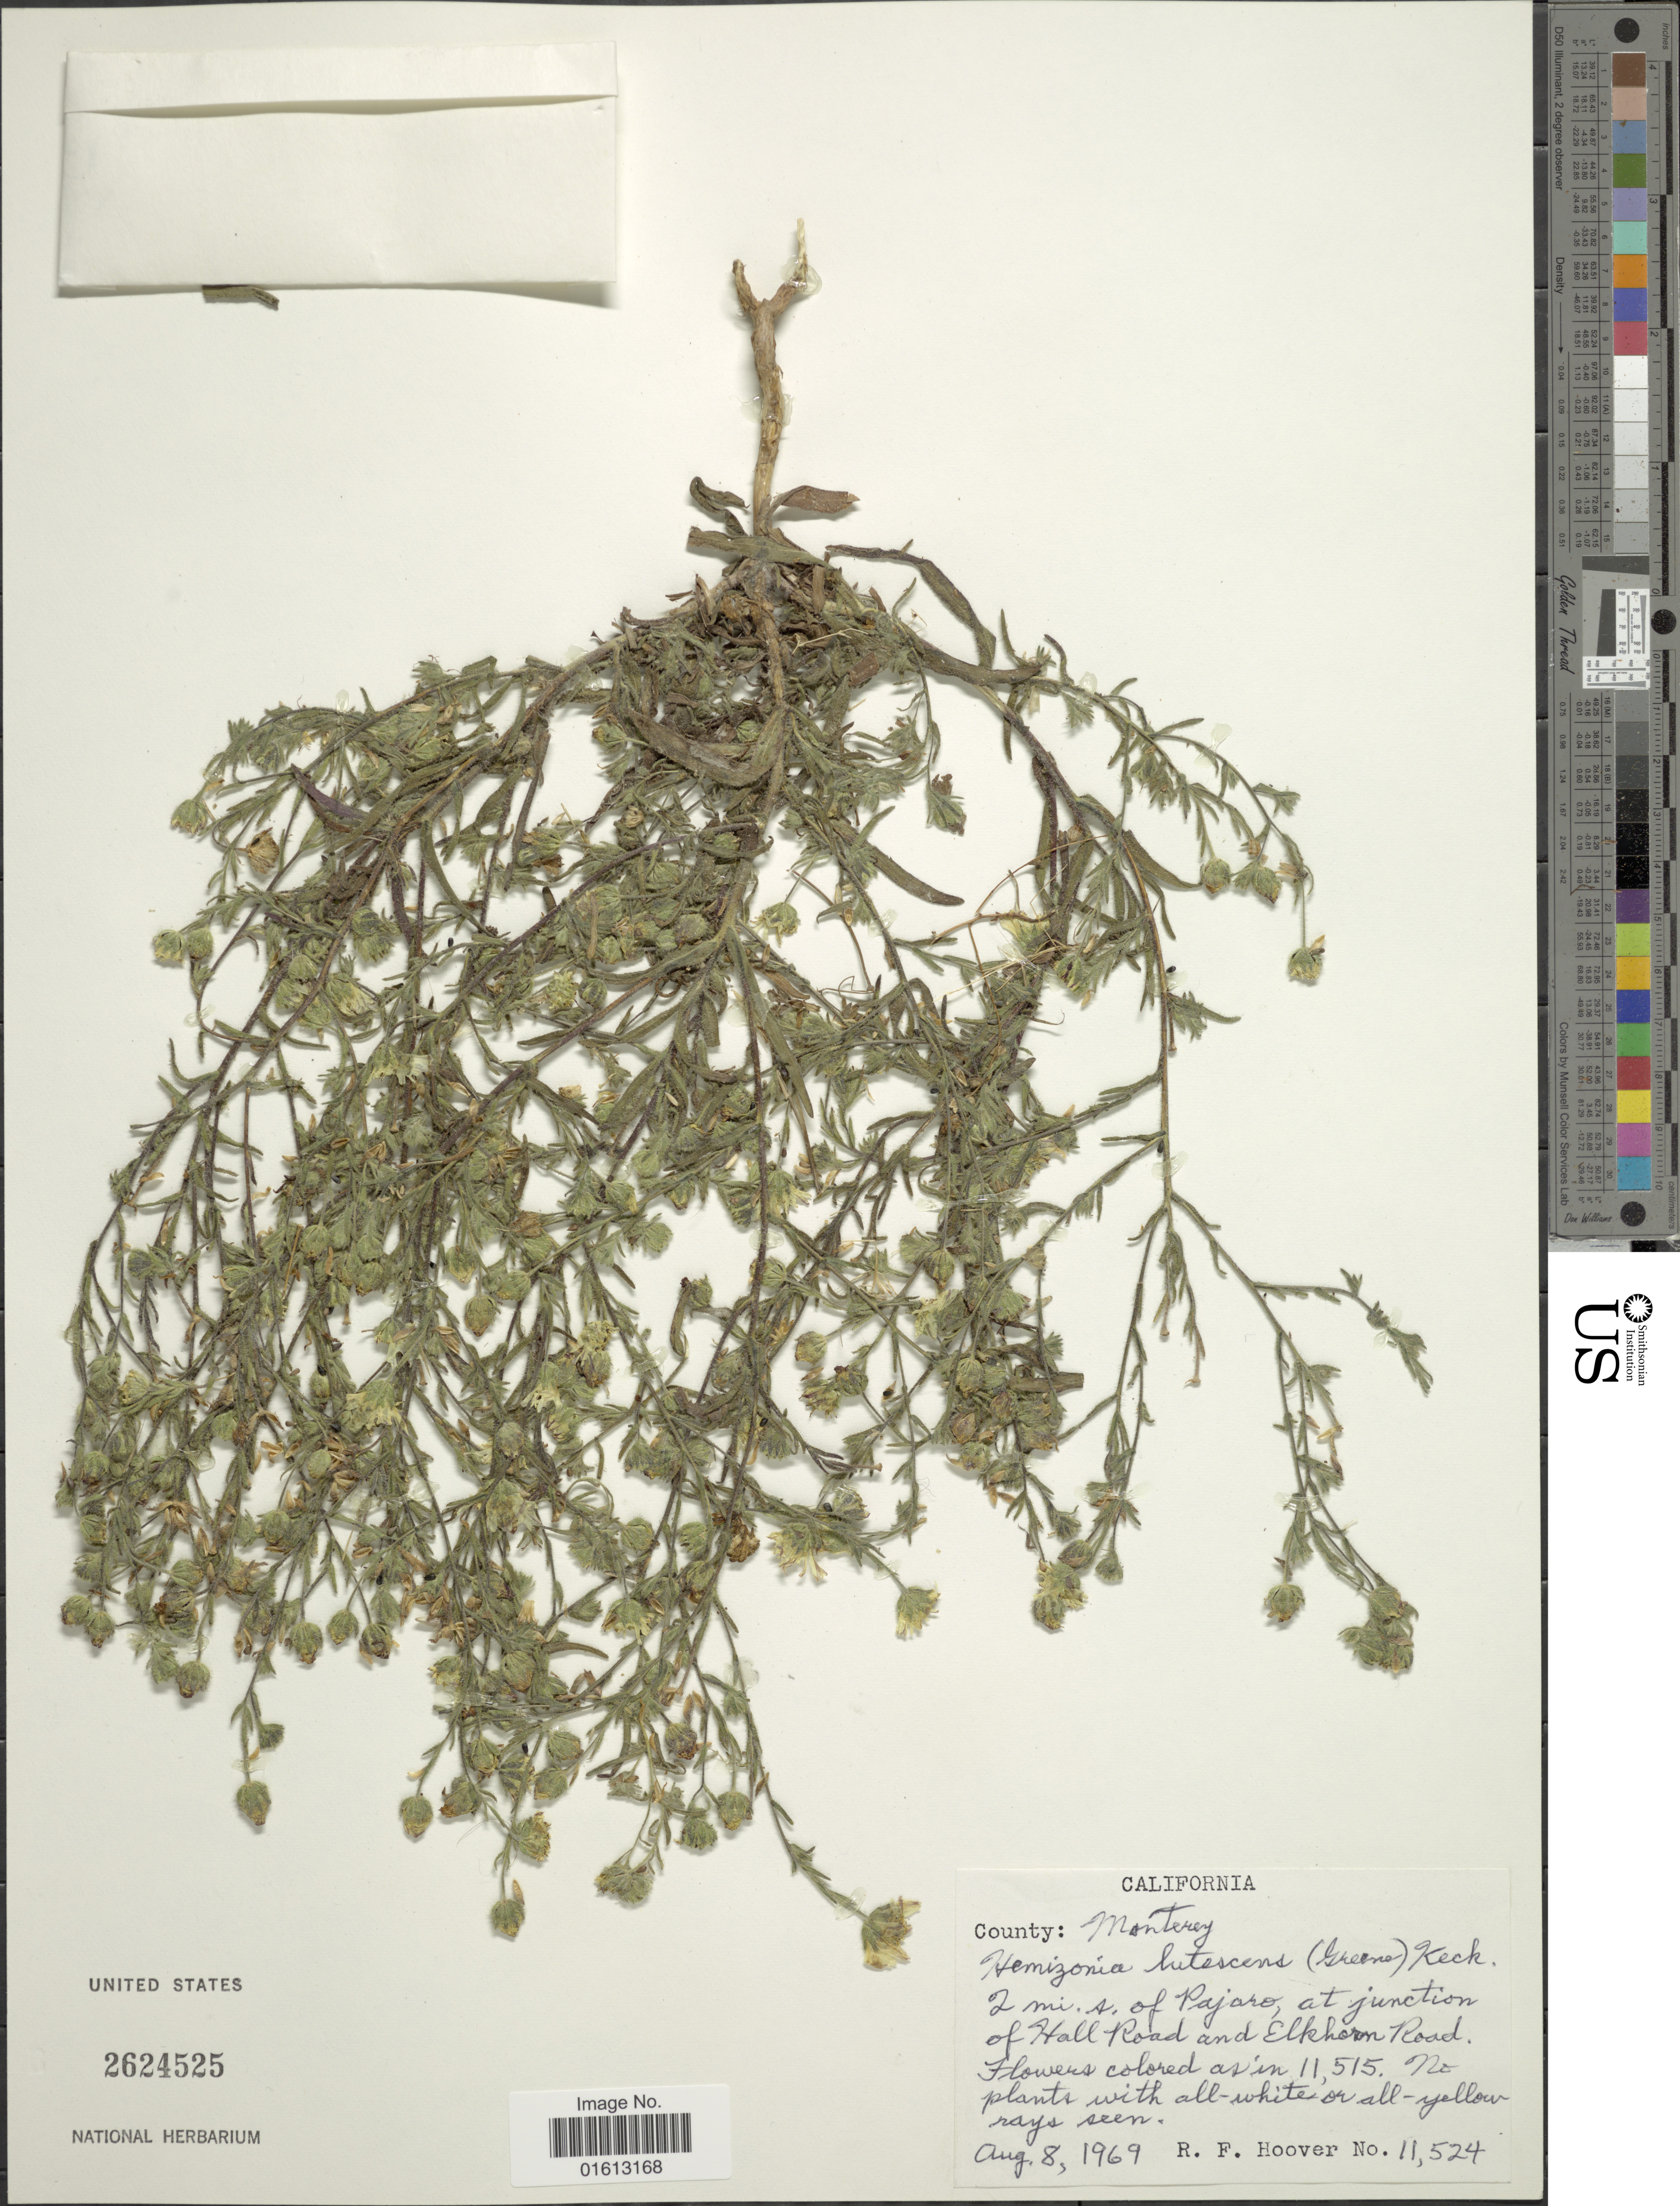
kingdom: Plantae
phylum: Tracheophyta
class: Magnoliopsida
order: Asterales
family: Asteraceae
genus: Hemizonia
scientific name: Hemizonia congesta subsp. lutescens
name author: (Greene) Babc. & H.M. Hall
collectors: R. F. Hoover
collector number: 11524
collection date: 1969-08-08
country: United States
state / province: California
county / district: Monterey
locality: County: Monterey, 2 mi. s. of Pajaro, at junction of Hall Road and Elkhorn Road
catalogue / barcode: US 2624525